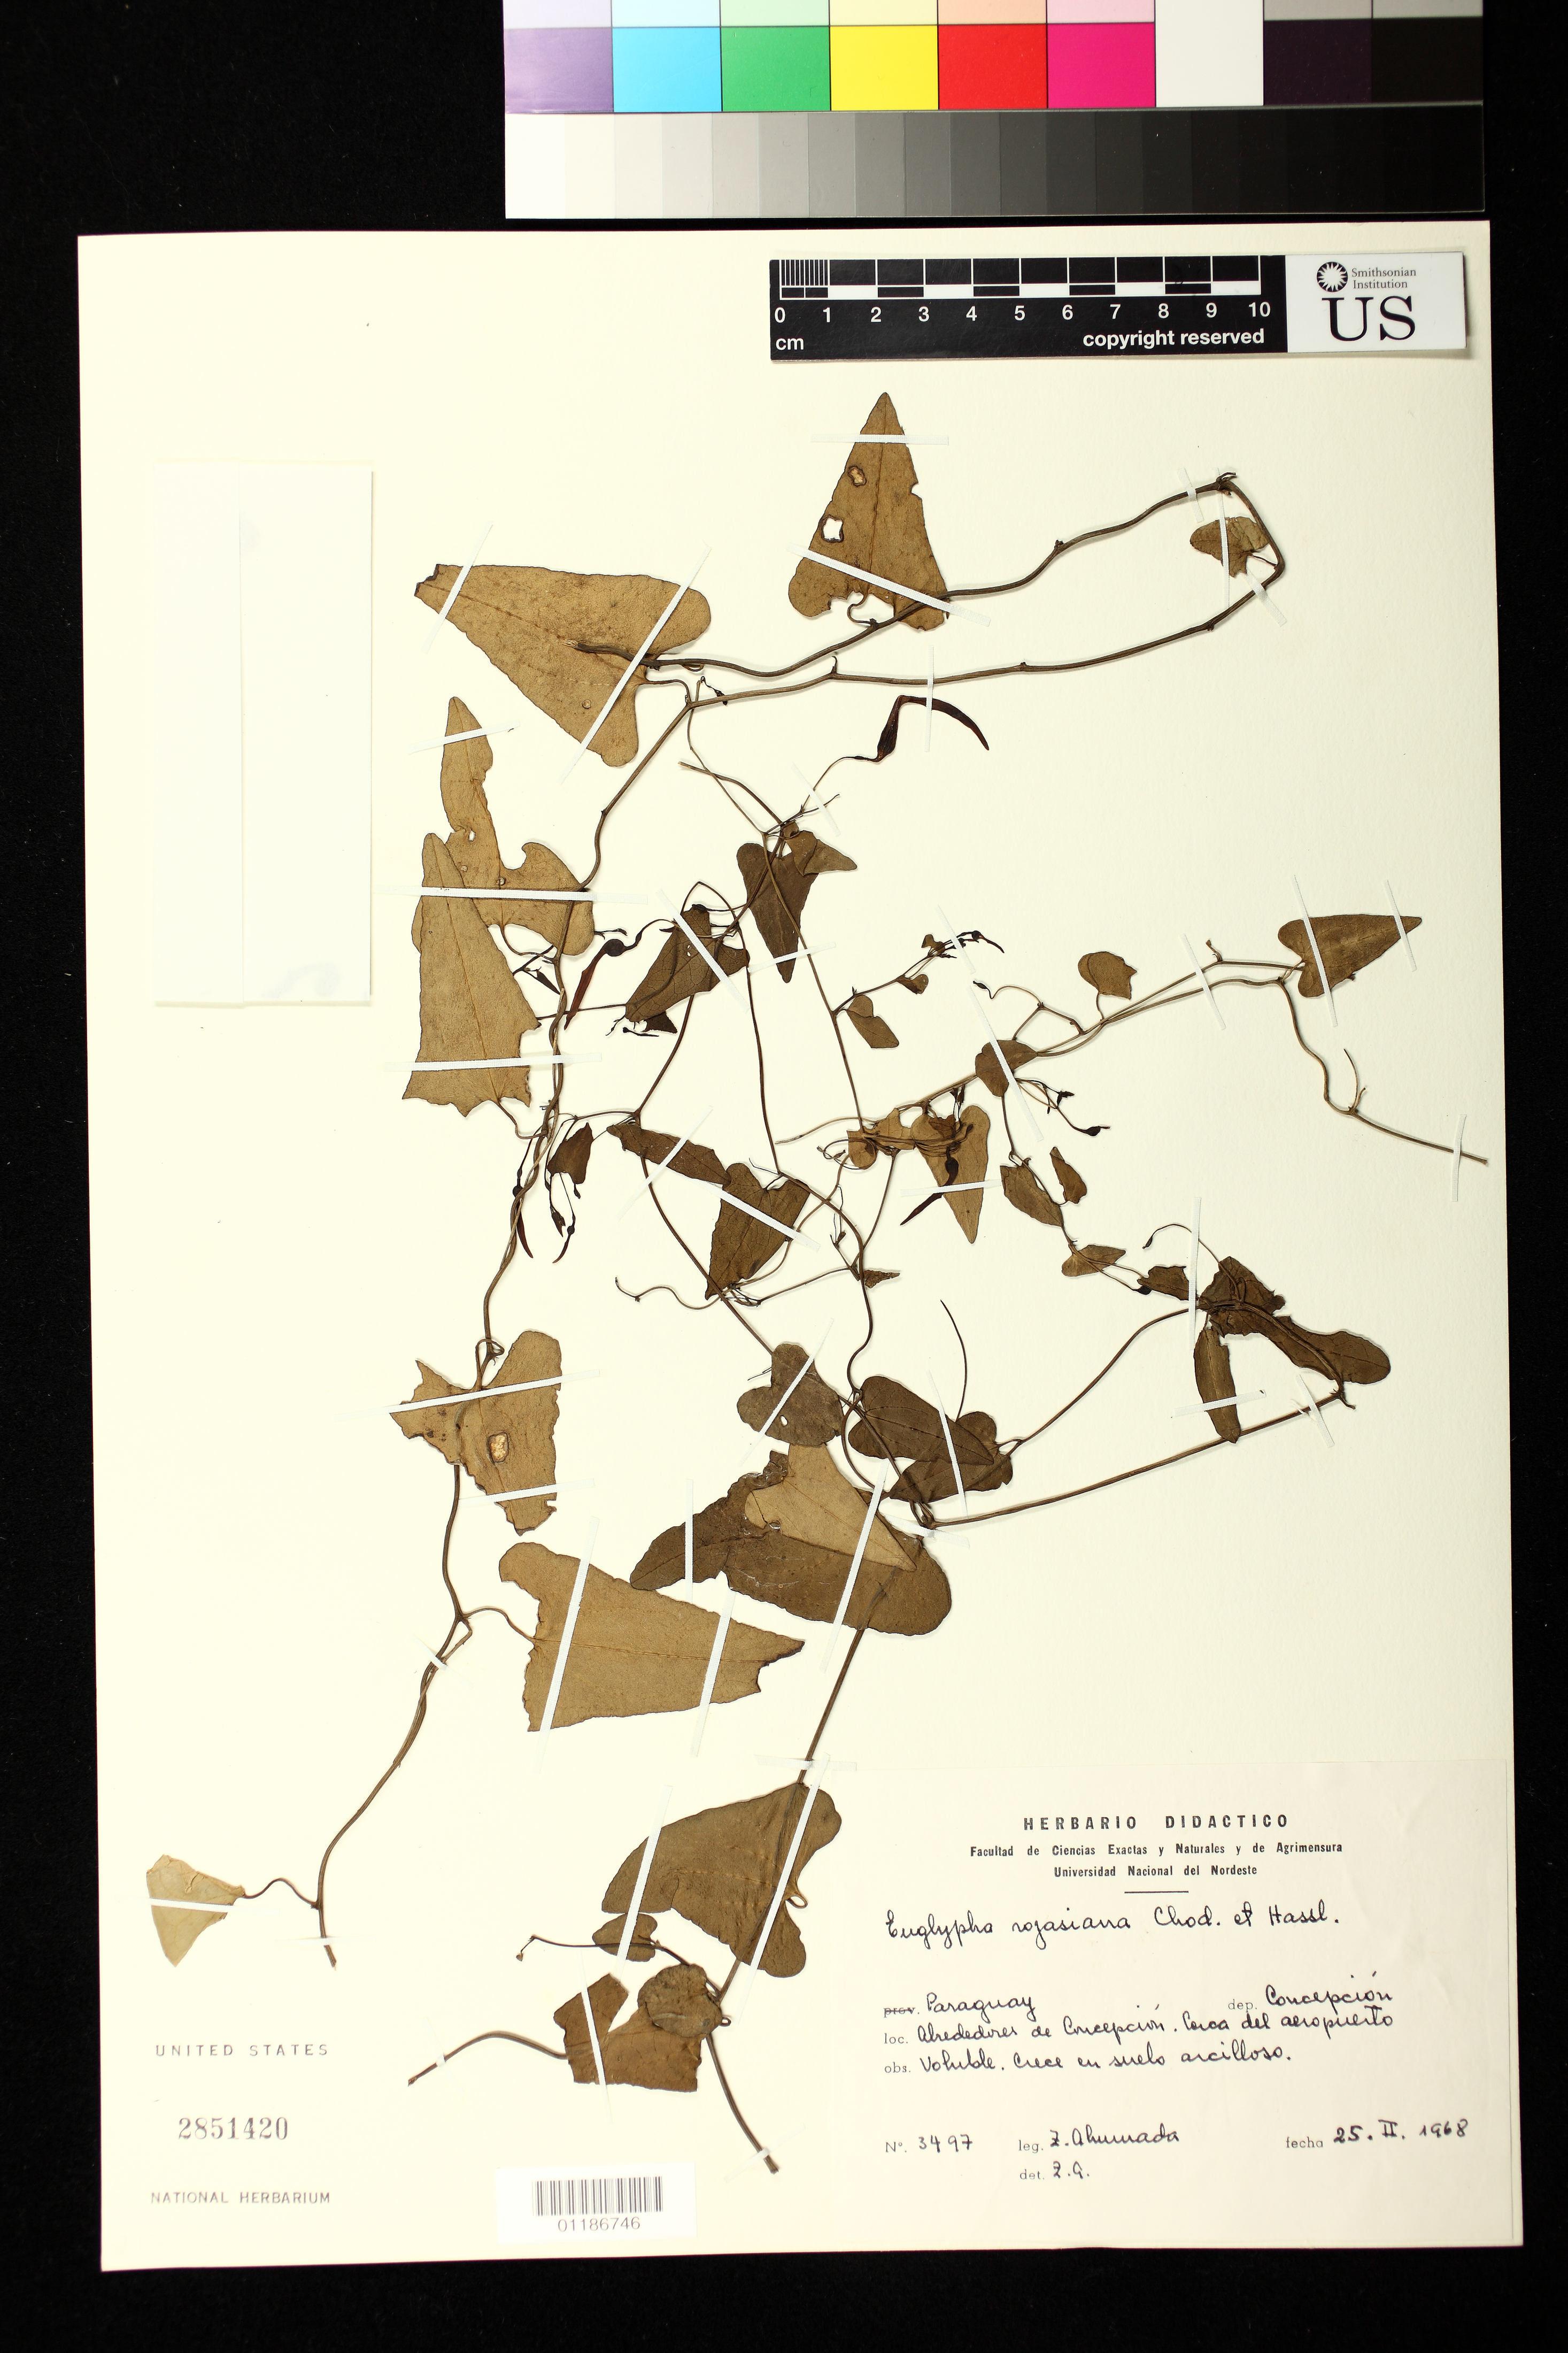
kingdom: Plantae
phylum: Tracheophyta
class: Magnoliopsida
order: Piperales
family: Aristolochiaceae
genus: Aristolochia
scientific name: Aristolochia rojasiana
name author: (Chodat & Hassl.) González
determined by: Strong, Mark T., (BOT), Smithsonian Institution - National Museum of Natural History (UNITED STATES)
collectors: L. Z. Ahumada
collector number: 3497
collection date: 1968-02-25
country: Paraguay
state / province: Concepción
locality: Alrededores de Concepcion. Cerca de aeropuerto.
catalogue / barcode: US 2851420